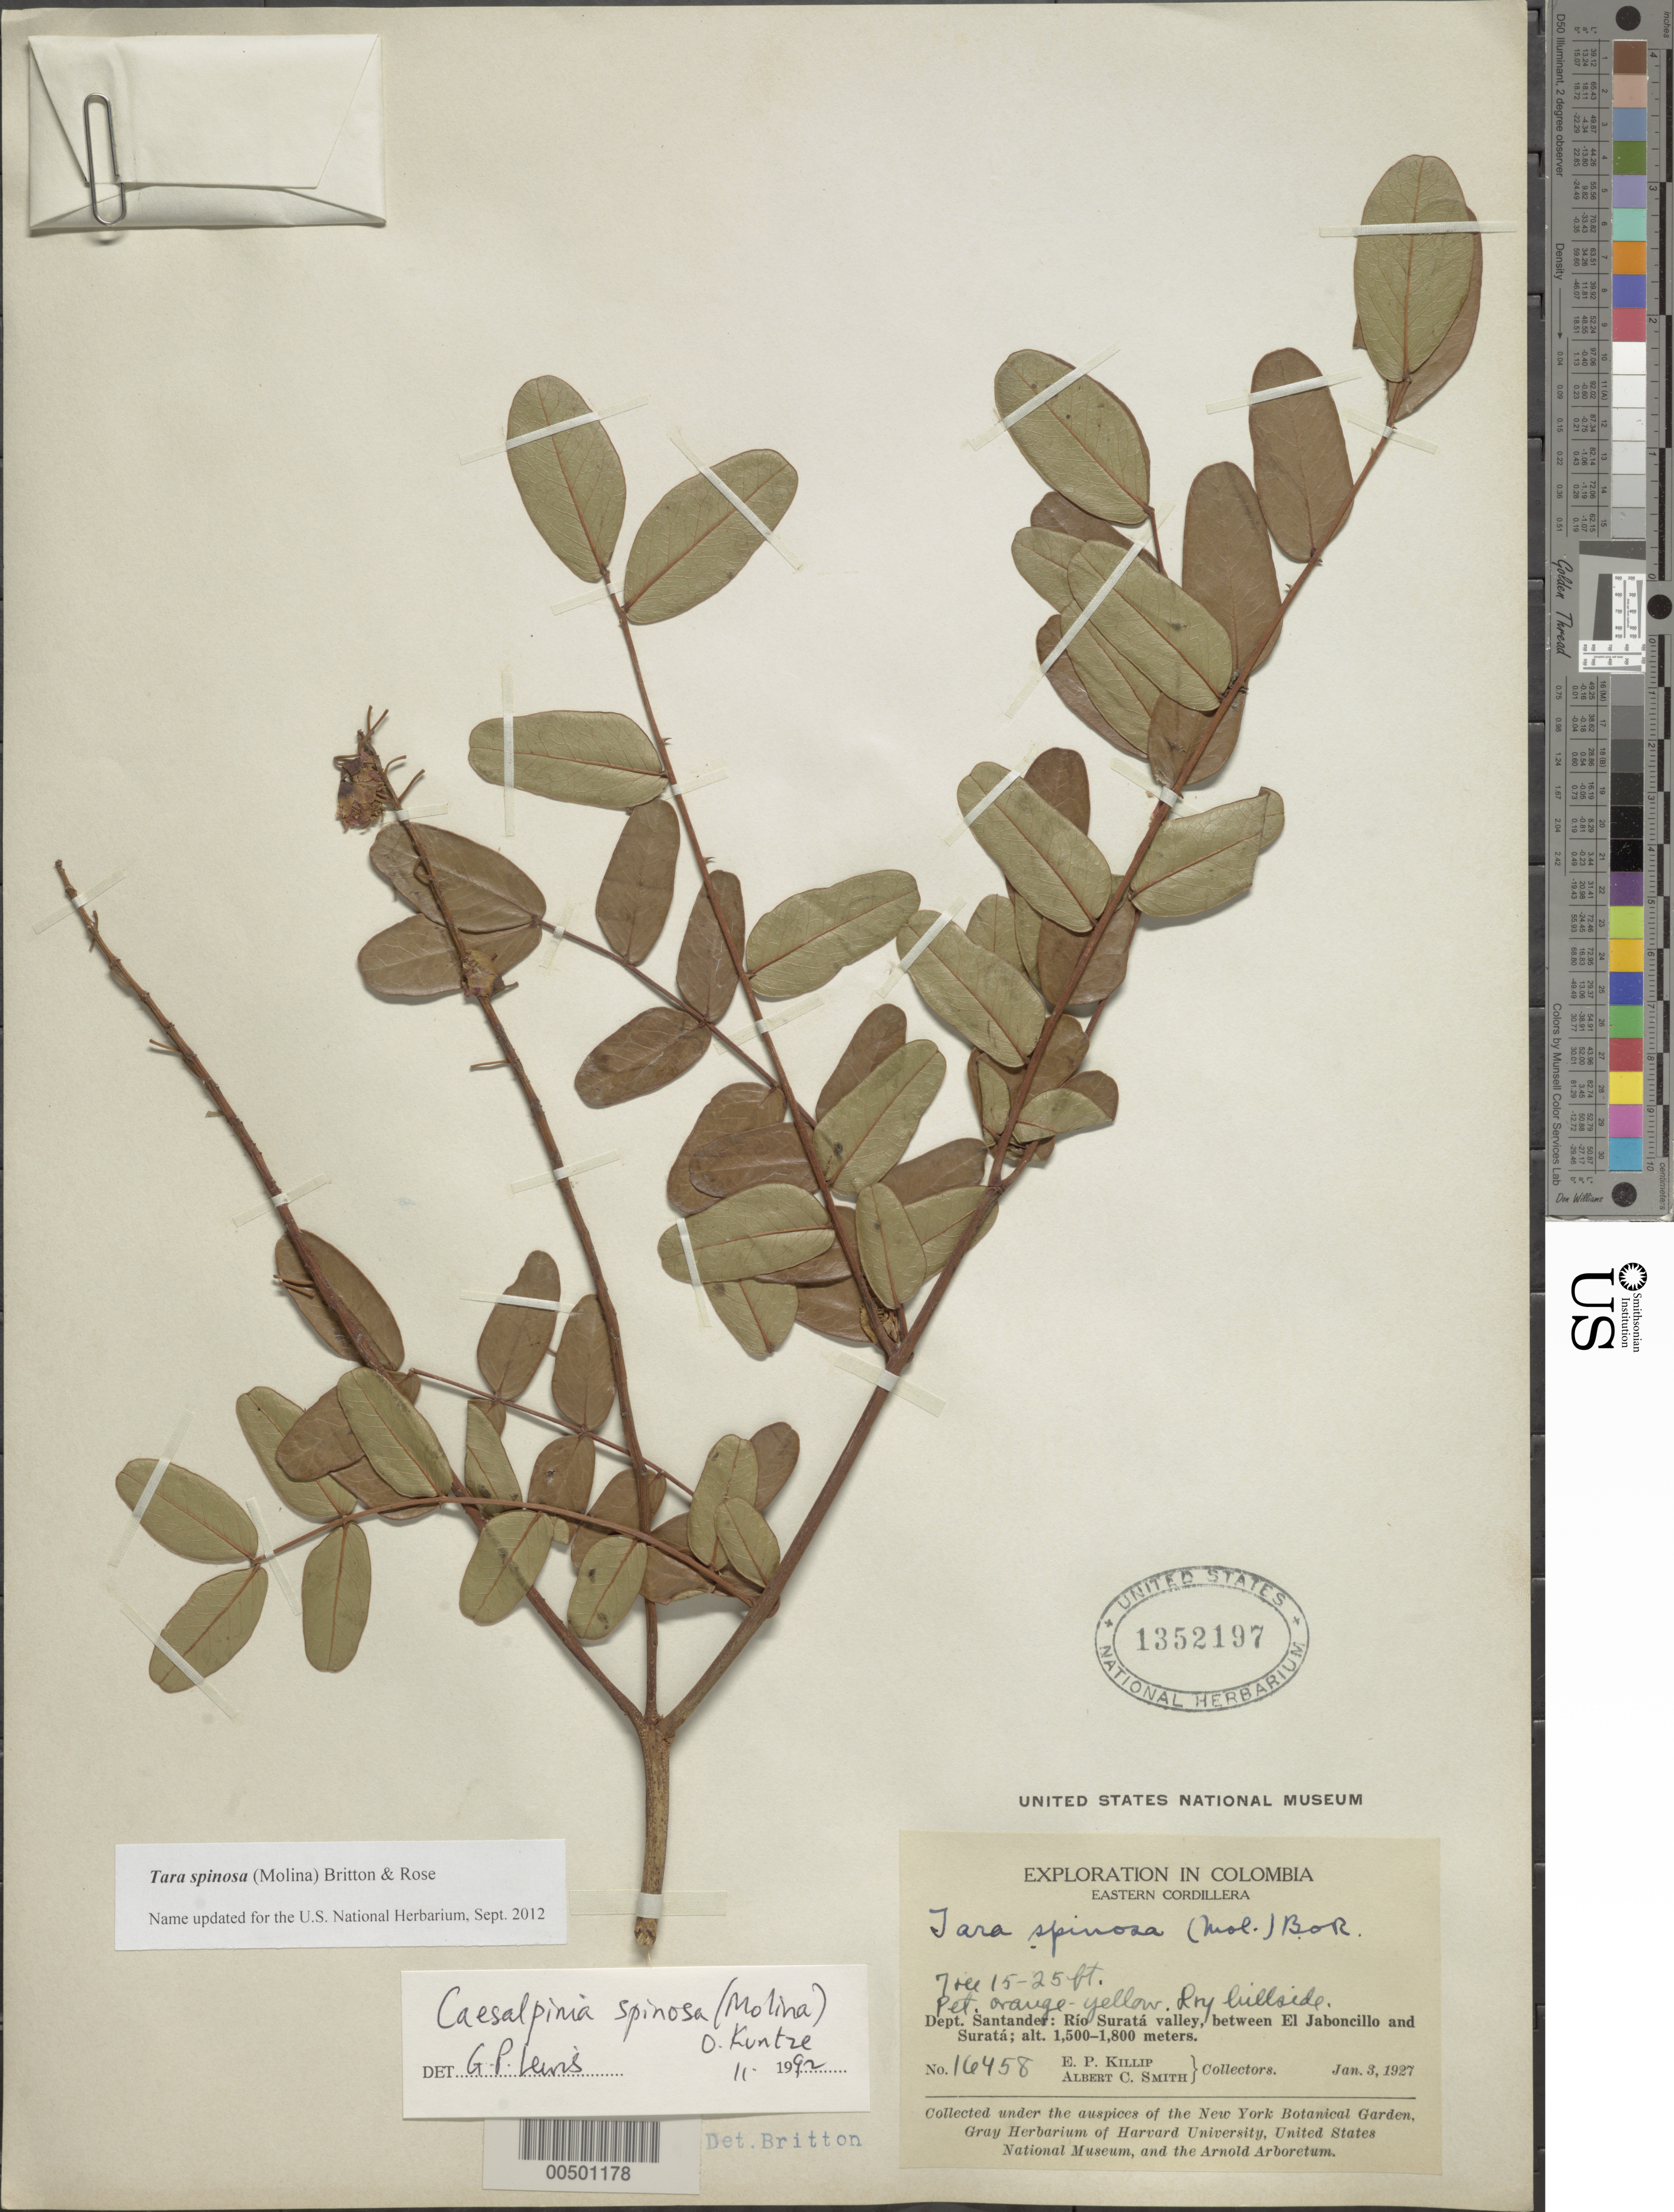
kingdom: Plantae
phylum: Tracheophyta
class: Magnoliopsida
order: Fabales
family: Fabaceae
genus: Tara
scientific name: Tara spinosa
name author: (Molina) Britton & Rose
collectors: E. P. Killip & A. C. Smith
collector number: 16458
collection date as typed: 03 Jan 1927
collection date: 1927-01-03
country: Colombia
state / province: Santander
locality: Rio Surata Valley between El Jaboncillo and Surata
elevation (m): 1500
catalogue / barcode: US 1352197